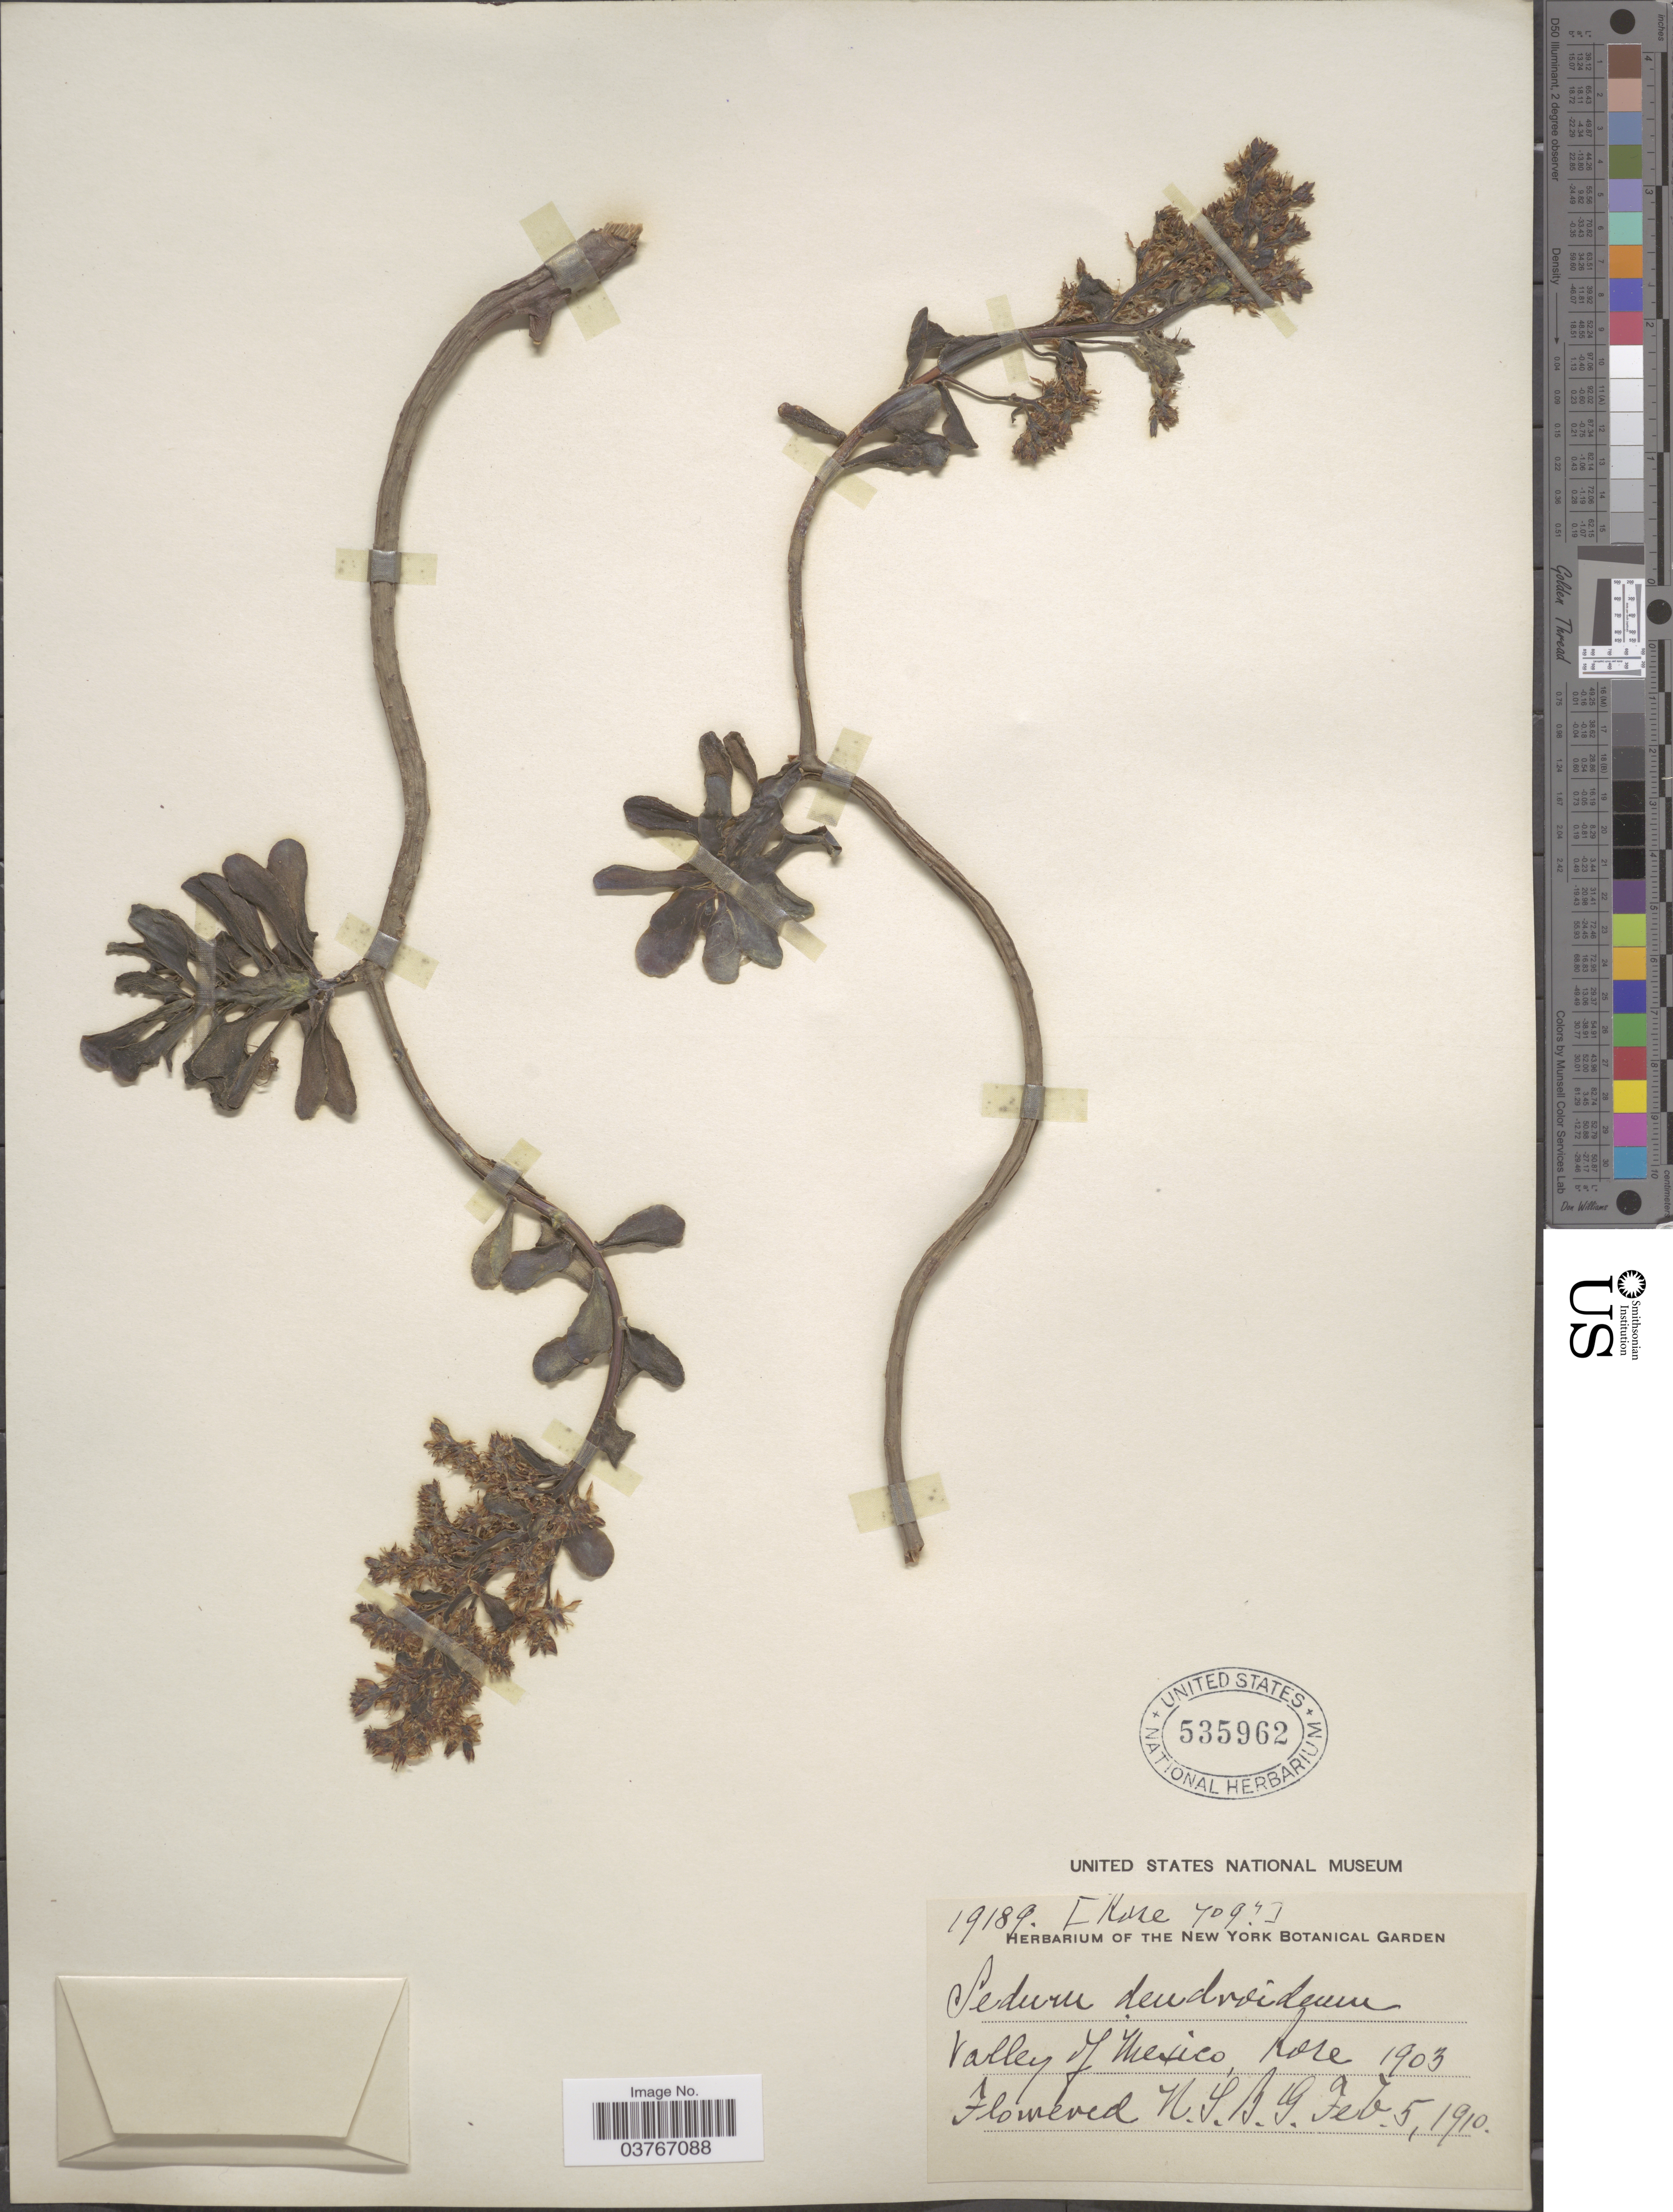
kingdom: Plantae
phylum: Tracheophyta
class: Magnoliopsida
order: Saxifragales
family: Crassulaceae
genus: Sedum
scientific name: Sedum dendroideum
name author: Moc. & Sessé ex DC.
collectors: New York Botanical Gardens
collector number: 19189/Rose709?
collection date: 1910-02-05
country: United States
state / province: New York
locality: N.Y.B.G.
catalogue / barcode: US 535962